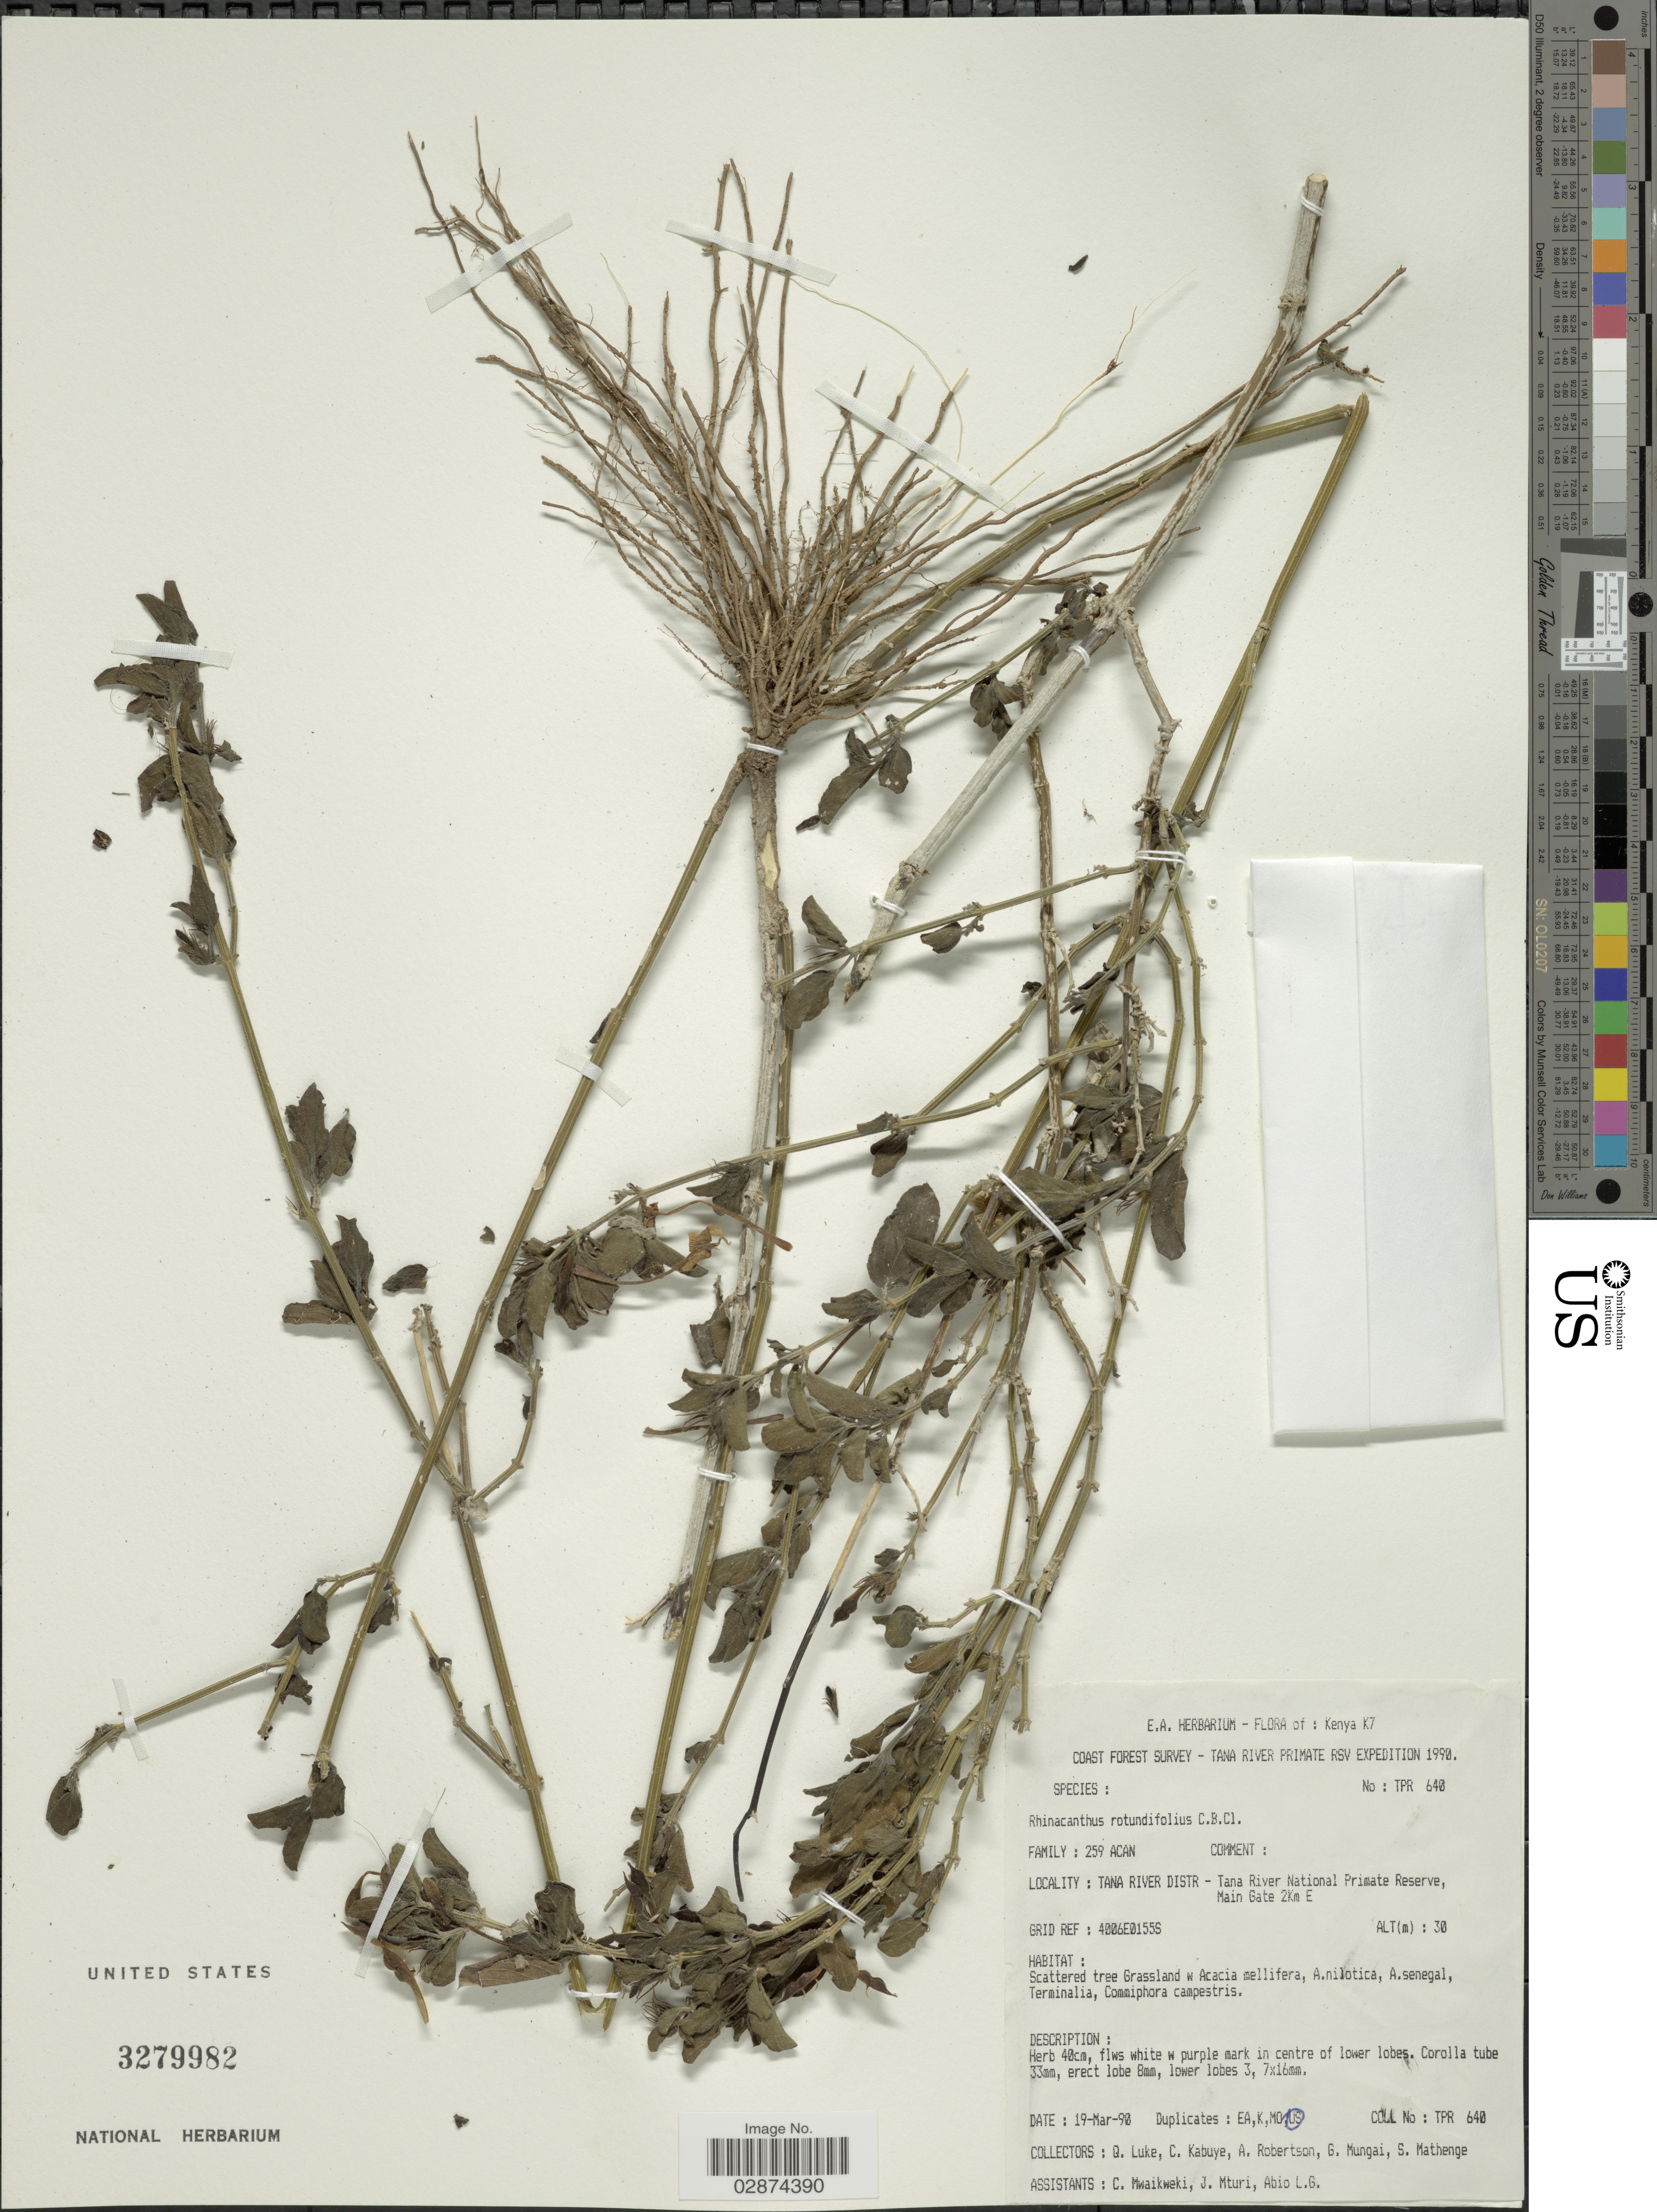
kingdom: Plantae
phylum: Tracheophyta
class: Magnoliopsida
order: Lamiales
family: Acanthaceae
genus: Rhinacanthus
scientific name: Rhinacanthus rotundifolius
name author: C.B. Clarke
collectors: Q. Luke, C. Kabuye, A. Robertson, G. Mungai & et al.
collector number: TPR 640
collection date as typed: Transcribed d/m/y: 19/3/90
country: Kenya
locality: K7. Tana River Distr - Tana River National Primate Reserve, Main Gate 2Km E. Grid Ref: 4006E0155S.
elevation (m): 30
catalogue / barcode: US 3279982